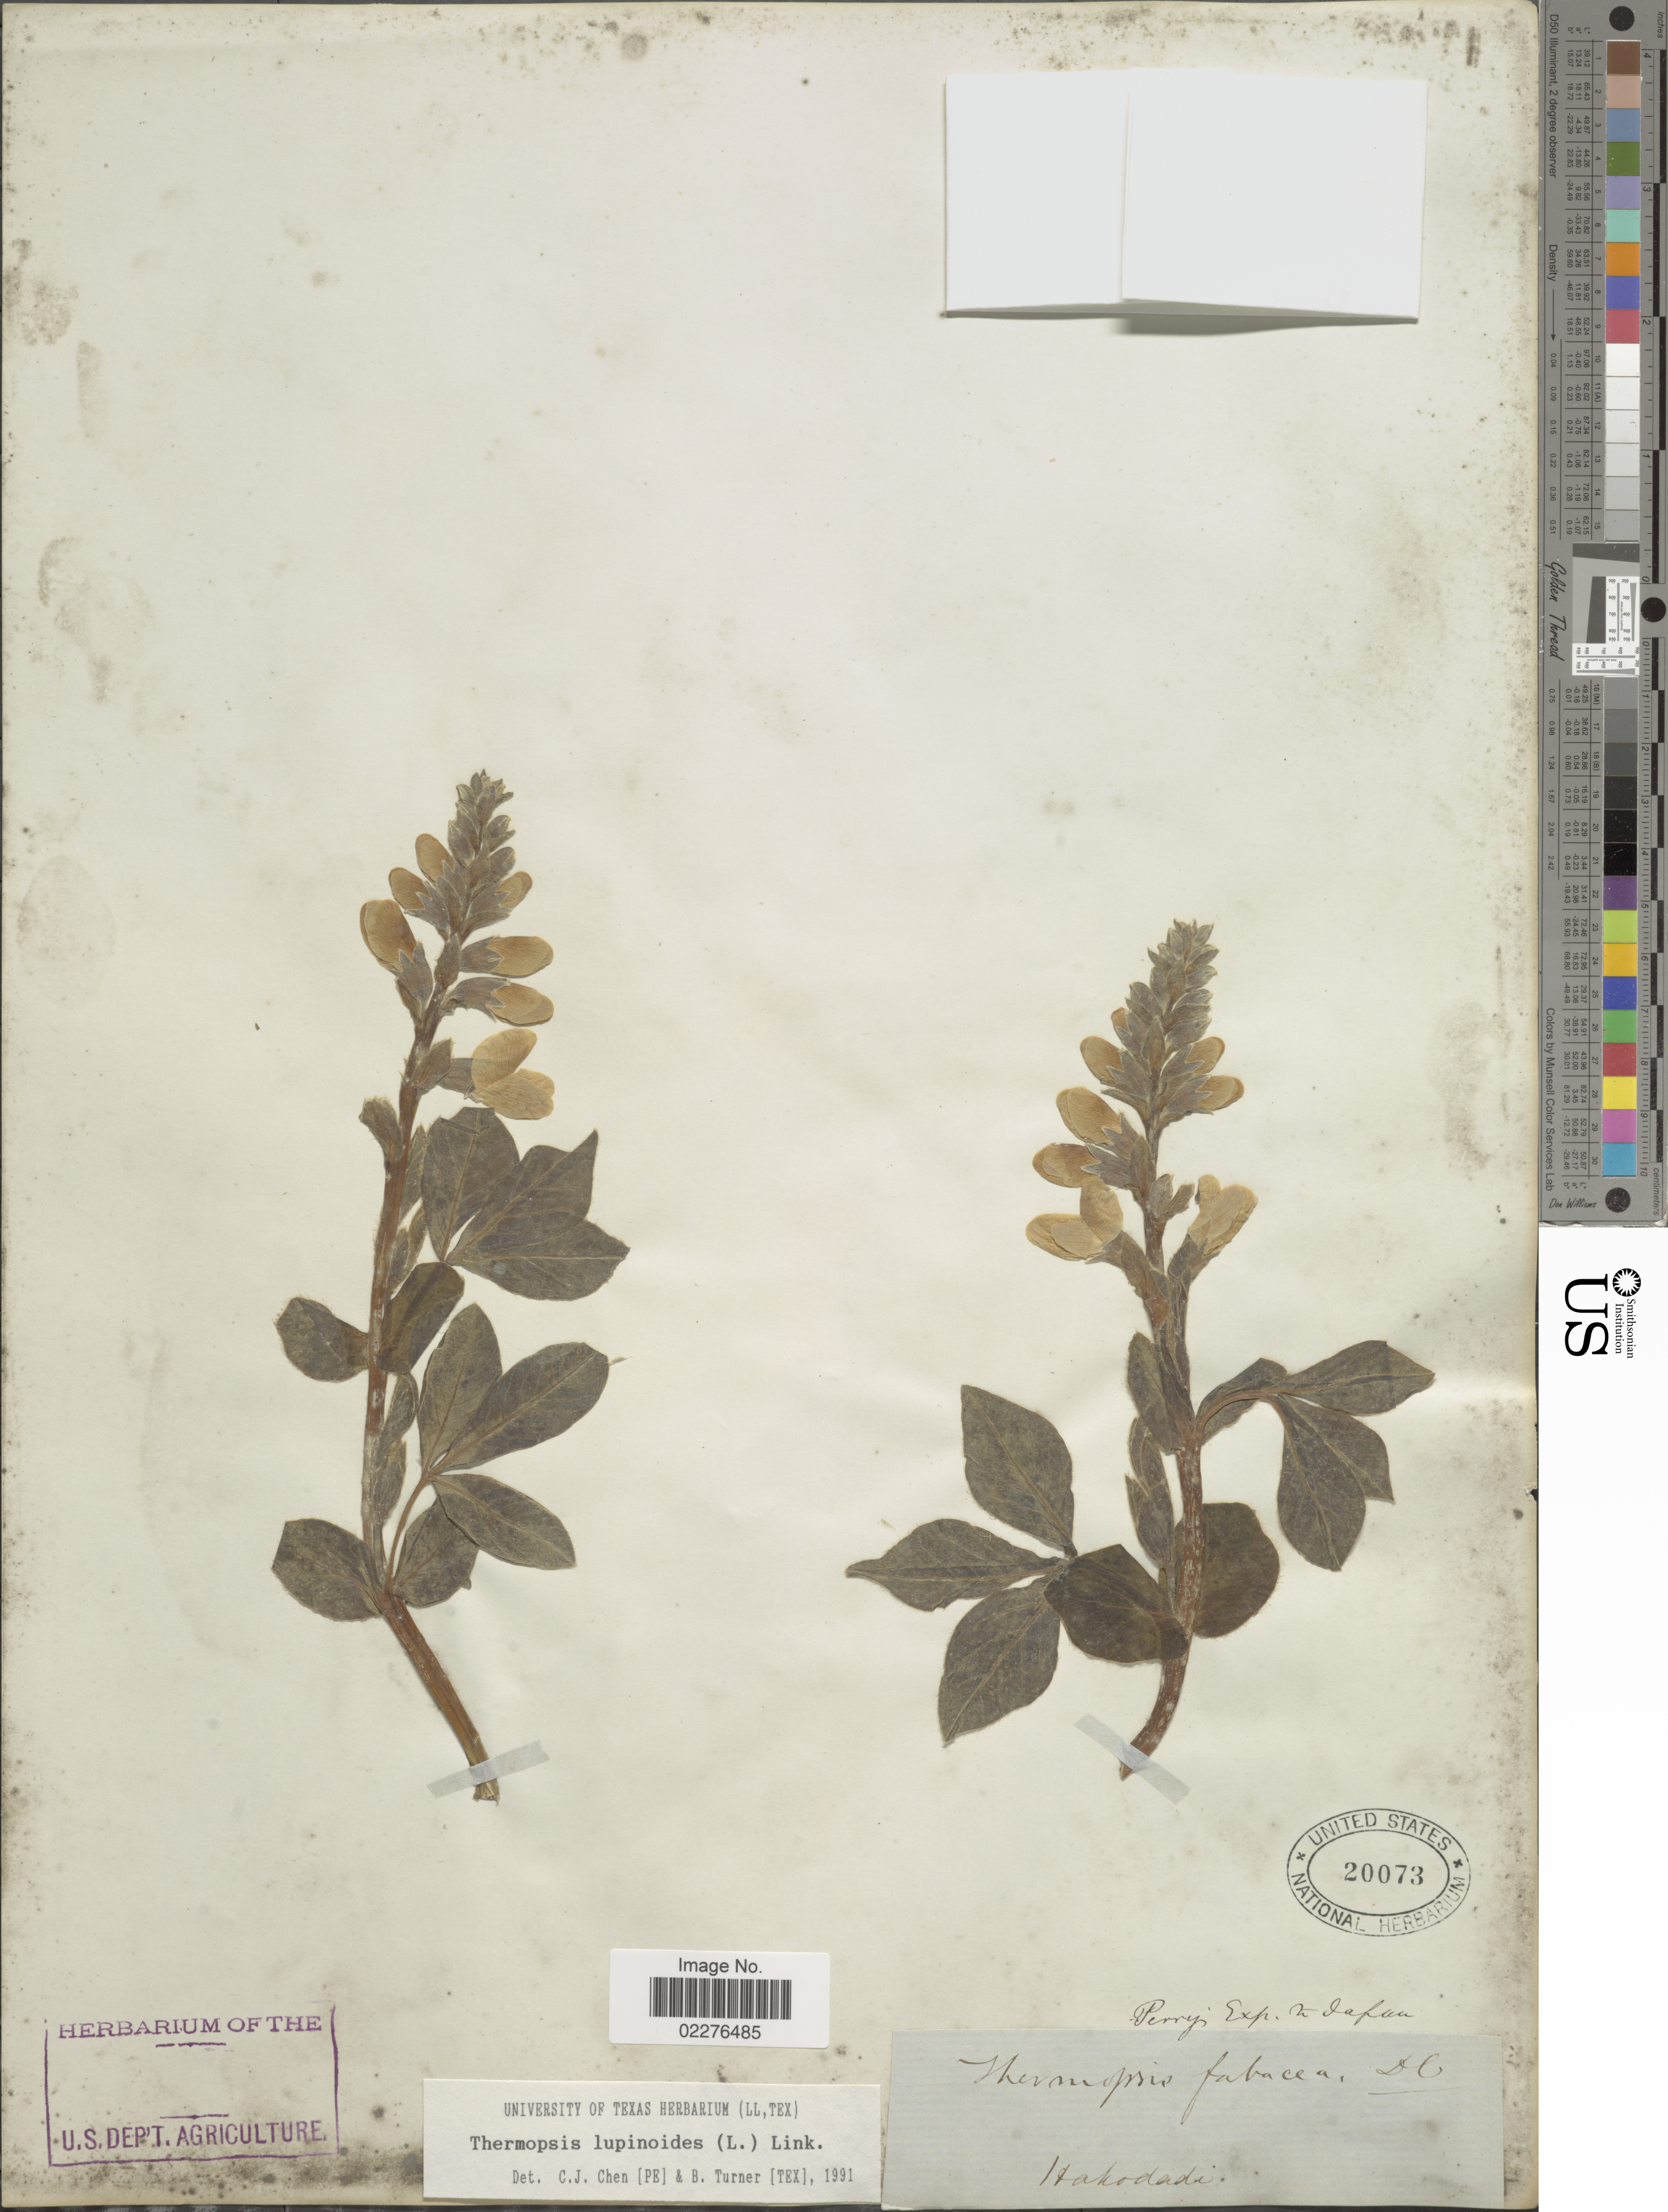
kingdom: Plantae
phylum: Tracheophyta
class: Magnoliopsida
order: Fabales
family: Fabaceae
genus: Thermopsis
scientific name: Thermopsis lupinoides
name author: (L.) Link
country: Japan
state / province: Hokkaidō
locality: Hakodate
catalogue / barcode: US 20073